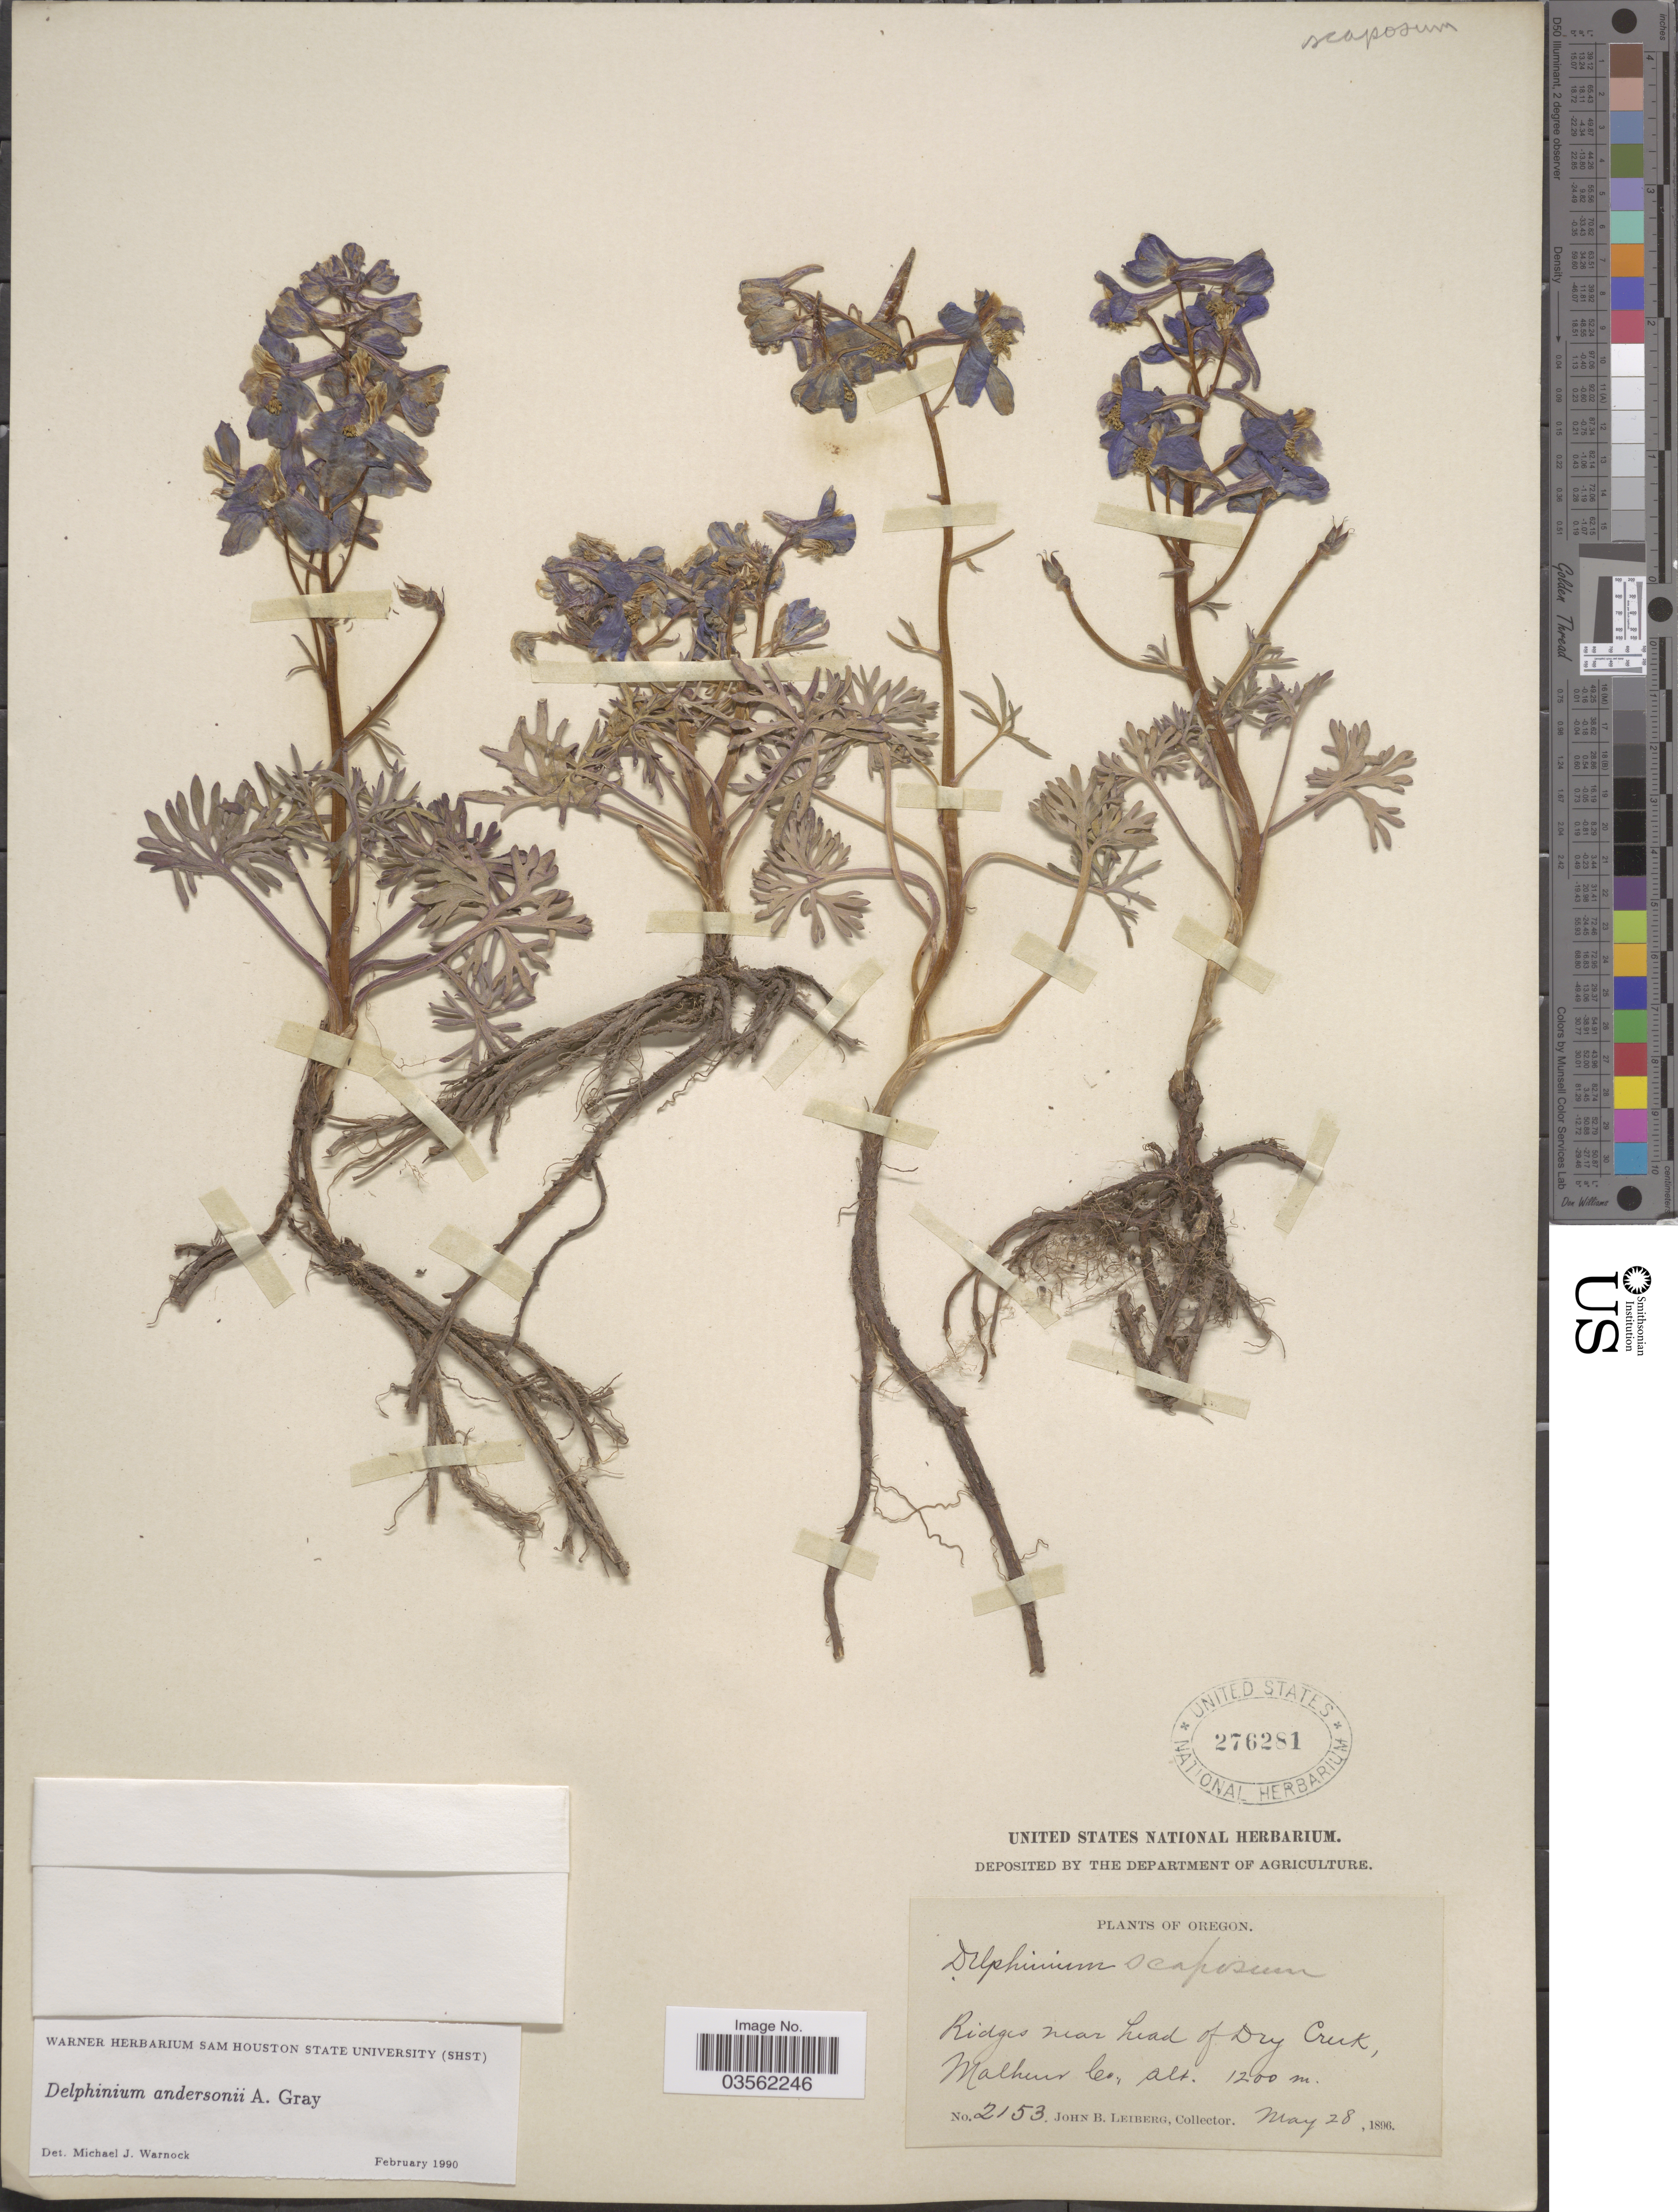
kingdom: Plantae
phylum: Tracheophyta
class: Magnoliopsida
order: Ranunculales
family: Ranunculaceae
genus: Delphinium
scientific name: Delphinium andersonii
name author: A. Gray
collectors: J. B. Leiberg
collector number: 2153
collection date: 1896-05-28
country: United States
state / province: Oregon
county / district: Malheur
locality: Ridges near head of Dry Creek, Malheur Co.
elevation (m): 1200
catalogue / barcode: US 276281